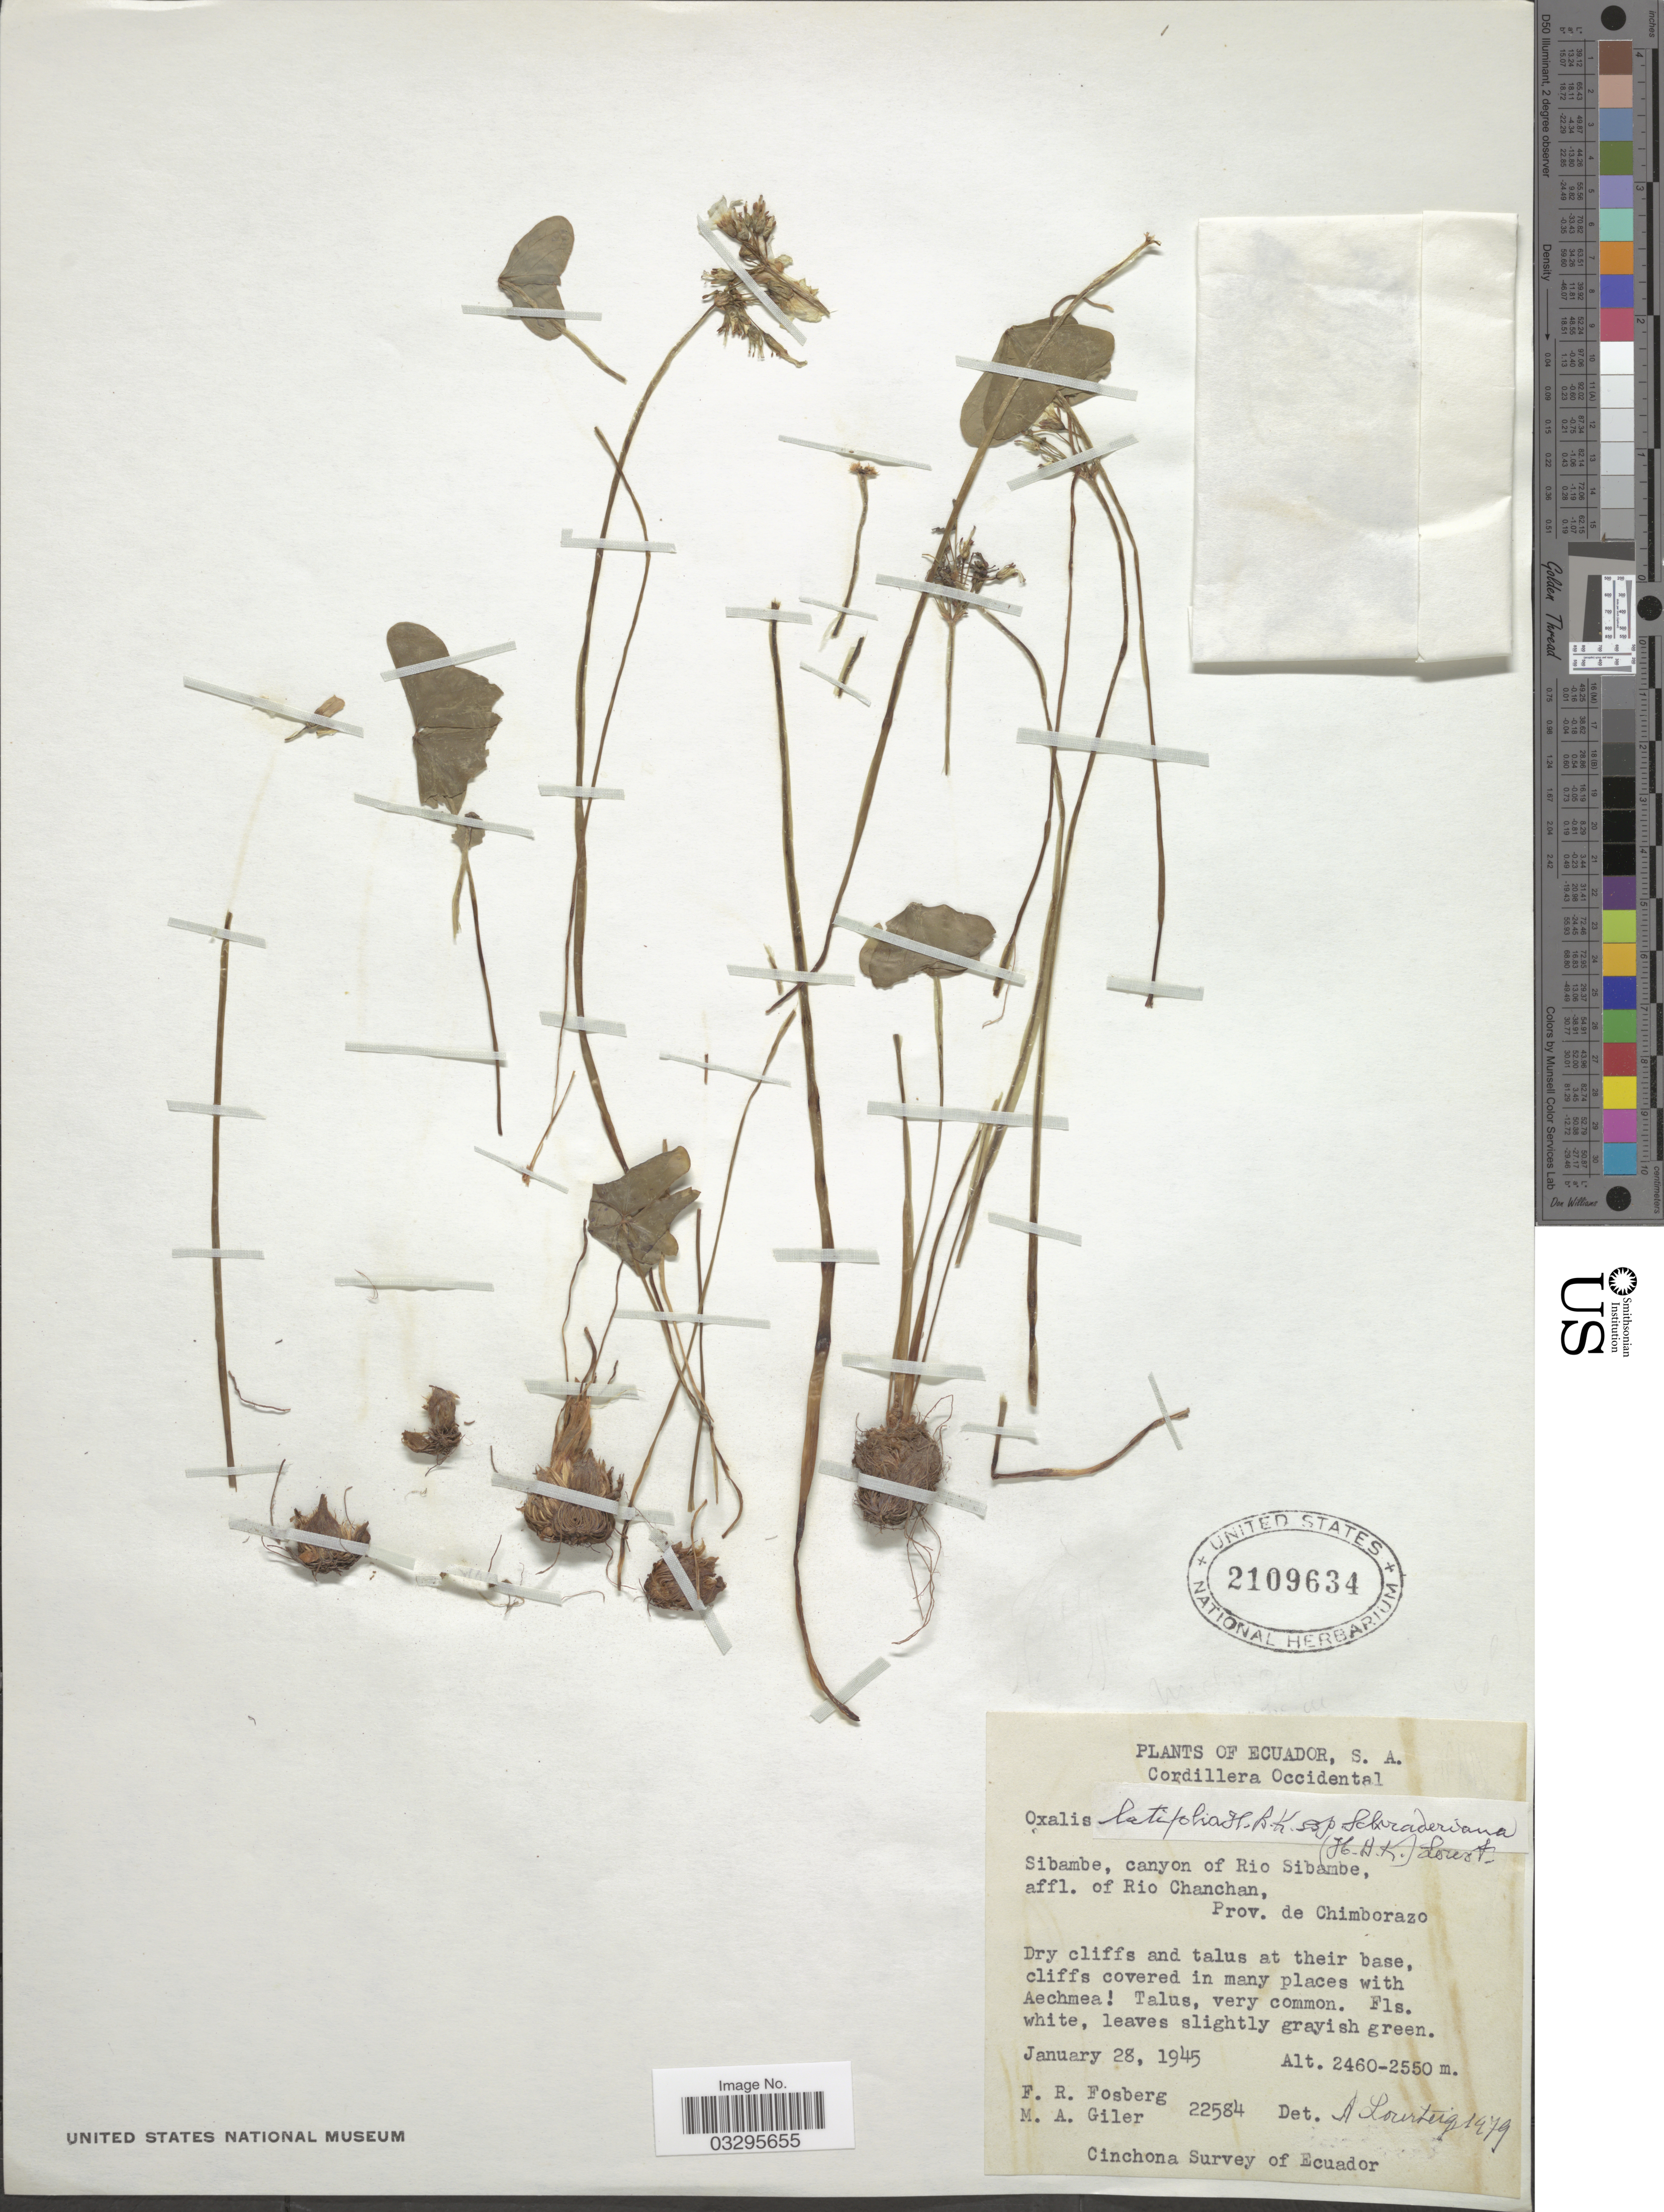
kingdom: Plantae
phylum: Tracheophyta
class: Magnoliopsida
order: Oxalidales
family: Oxalidaceae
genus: Oxalis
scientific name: Oxalis latifolia subsp. schraderiana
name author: (Kunth) Lourteig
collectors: F. R. Fosberg & M. Giler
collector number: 22584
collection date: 1945-01-28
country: Ecuador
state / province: Chimborazo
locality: Cordillera Occidental, Sibambe, canyon of Rio Sibambe, affl. of Rio Chanchan.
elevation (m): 2460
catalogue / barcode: US 2109634